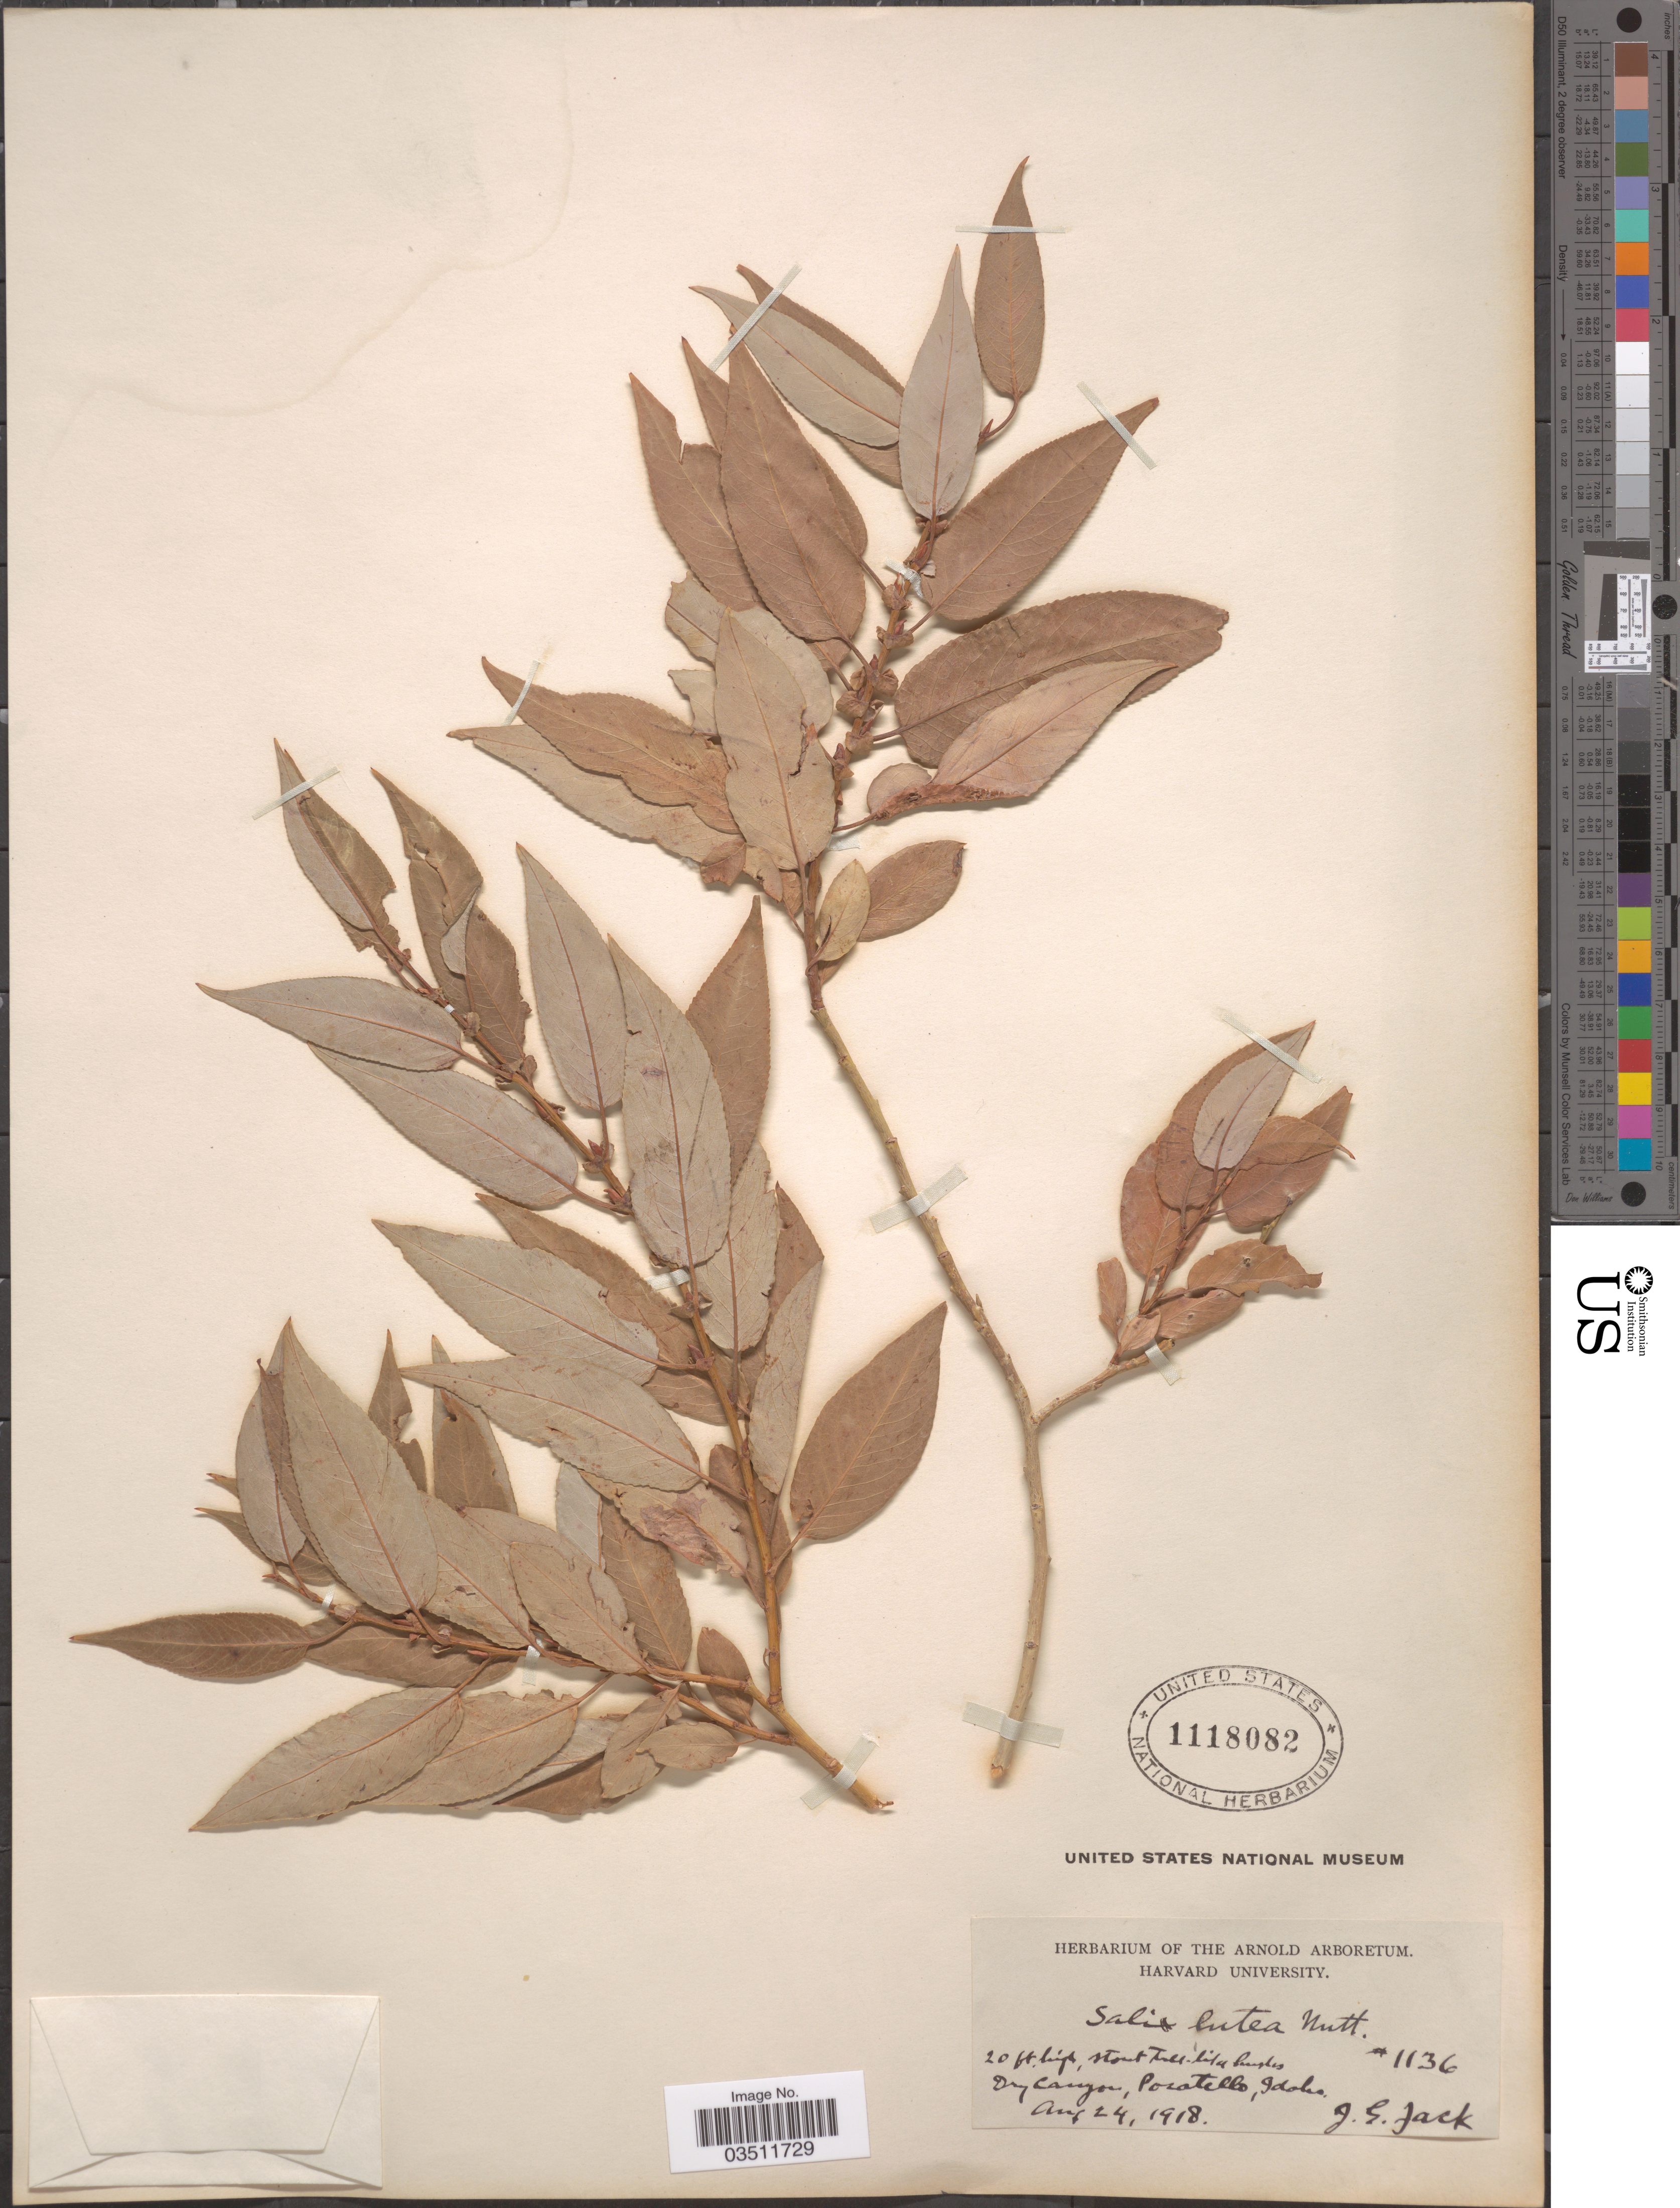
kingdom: Plantae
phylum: Tracheophyta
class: Magnoliopsida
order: Malpighiales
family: Salicaceae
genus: Salix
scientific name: Salix lutea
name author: Nutt.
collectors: J. G. Jack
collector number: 1136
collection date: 1918-08-24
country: United States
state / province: Idaho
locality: Dry Canyon, Pocatello.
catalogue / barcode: US 1118082